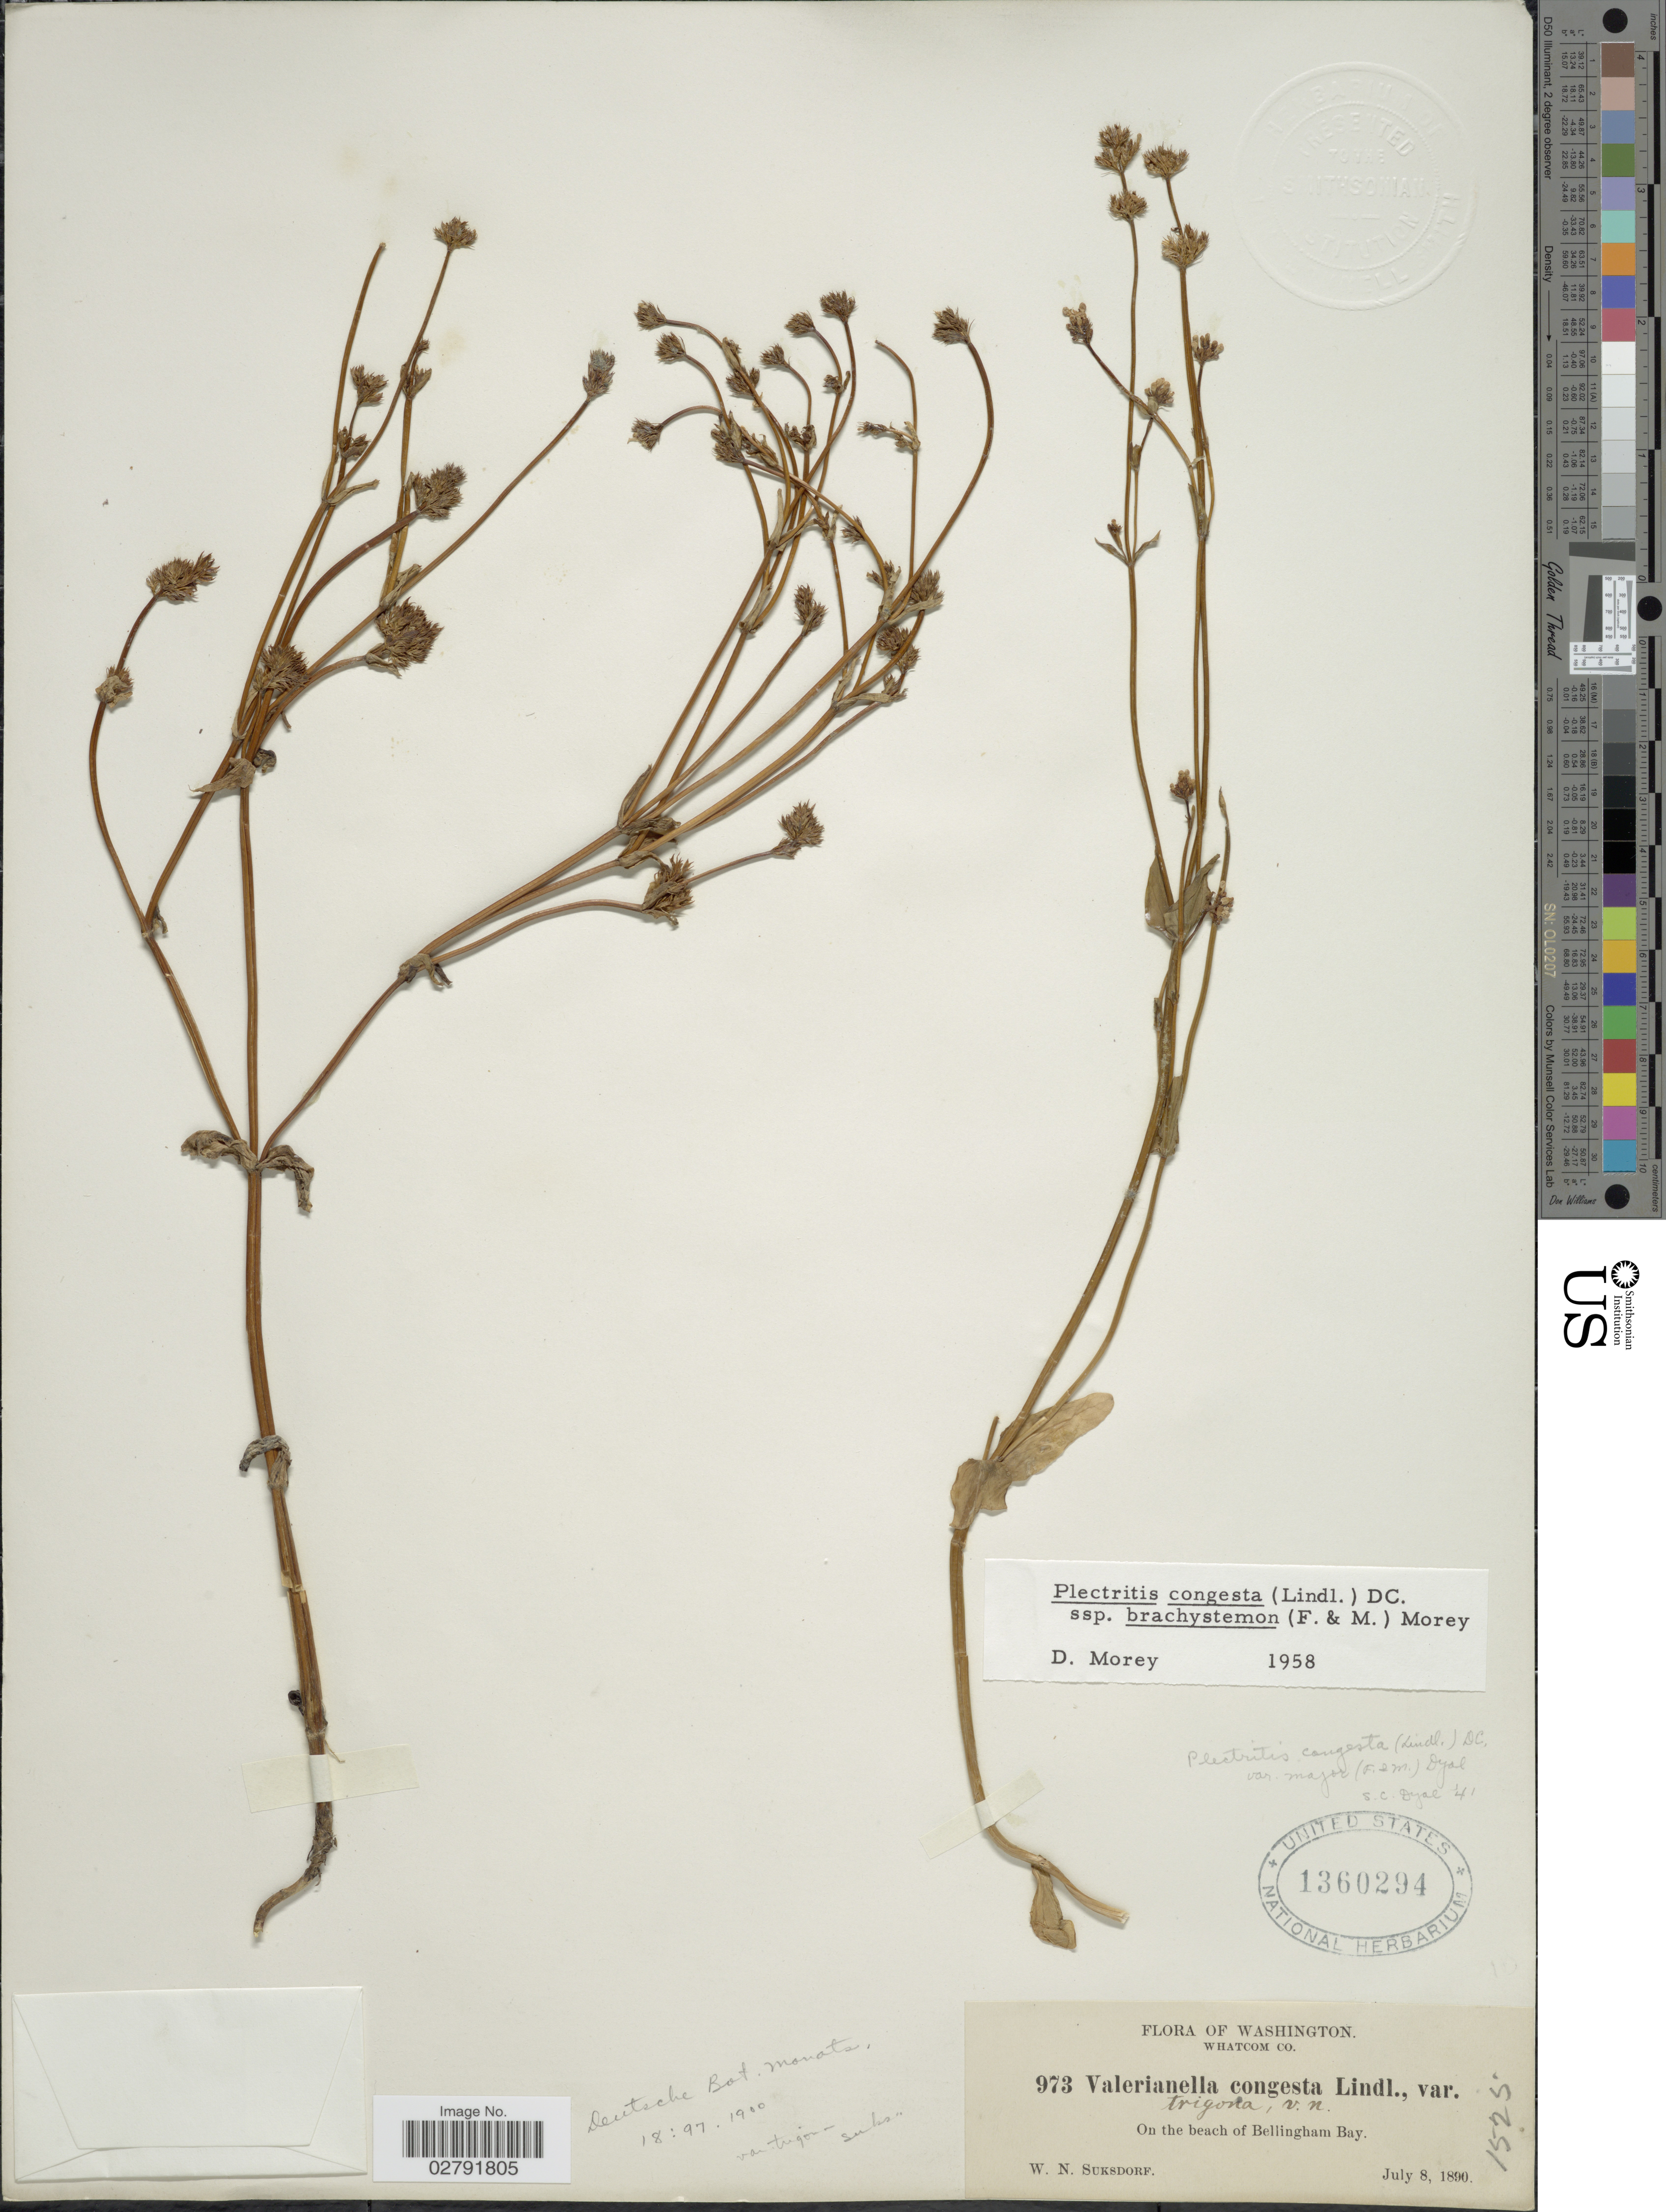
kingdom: Plantae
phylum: Tracheophyta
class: Magnoliopsida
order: Dipsacales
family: Caprifoliaceae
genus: Plectritis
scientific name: Plectritis congesta subsp. brachystemon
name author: (Fisch. & C.A. Mey.) Morey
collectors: W. N. Suksdorf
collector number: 973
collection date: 1890-07-08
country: United States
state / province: Washington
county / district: Whatcom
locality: Whatcom Co. On the beach of Bellingham Bay.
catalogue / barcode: US 1360294